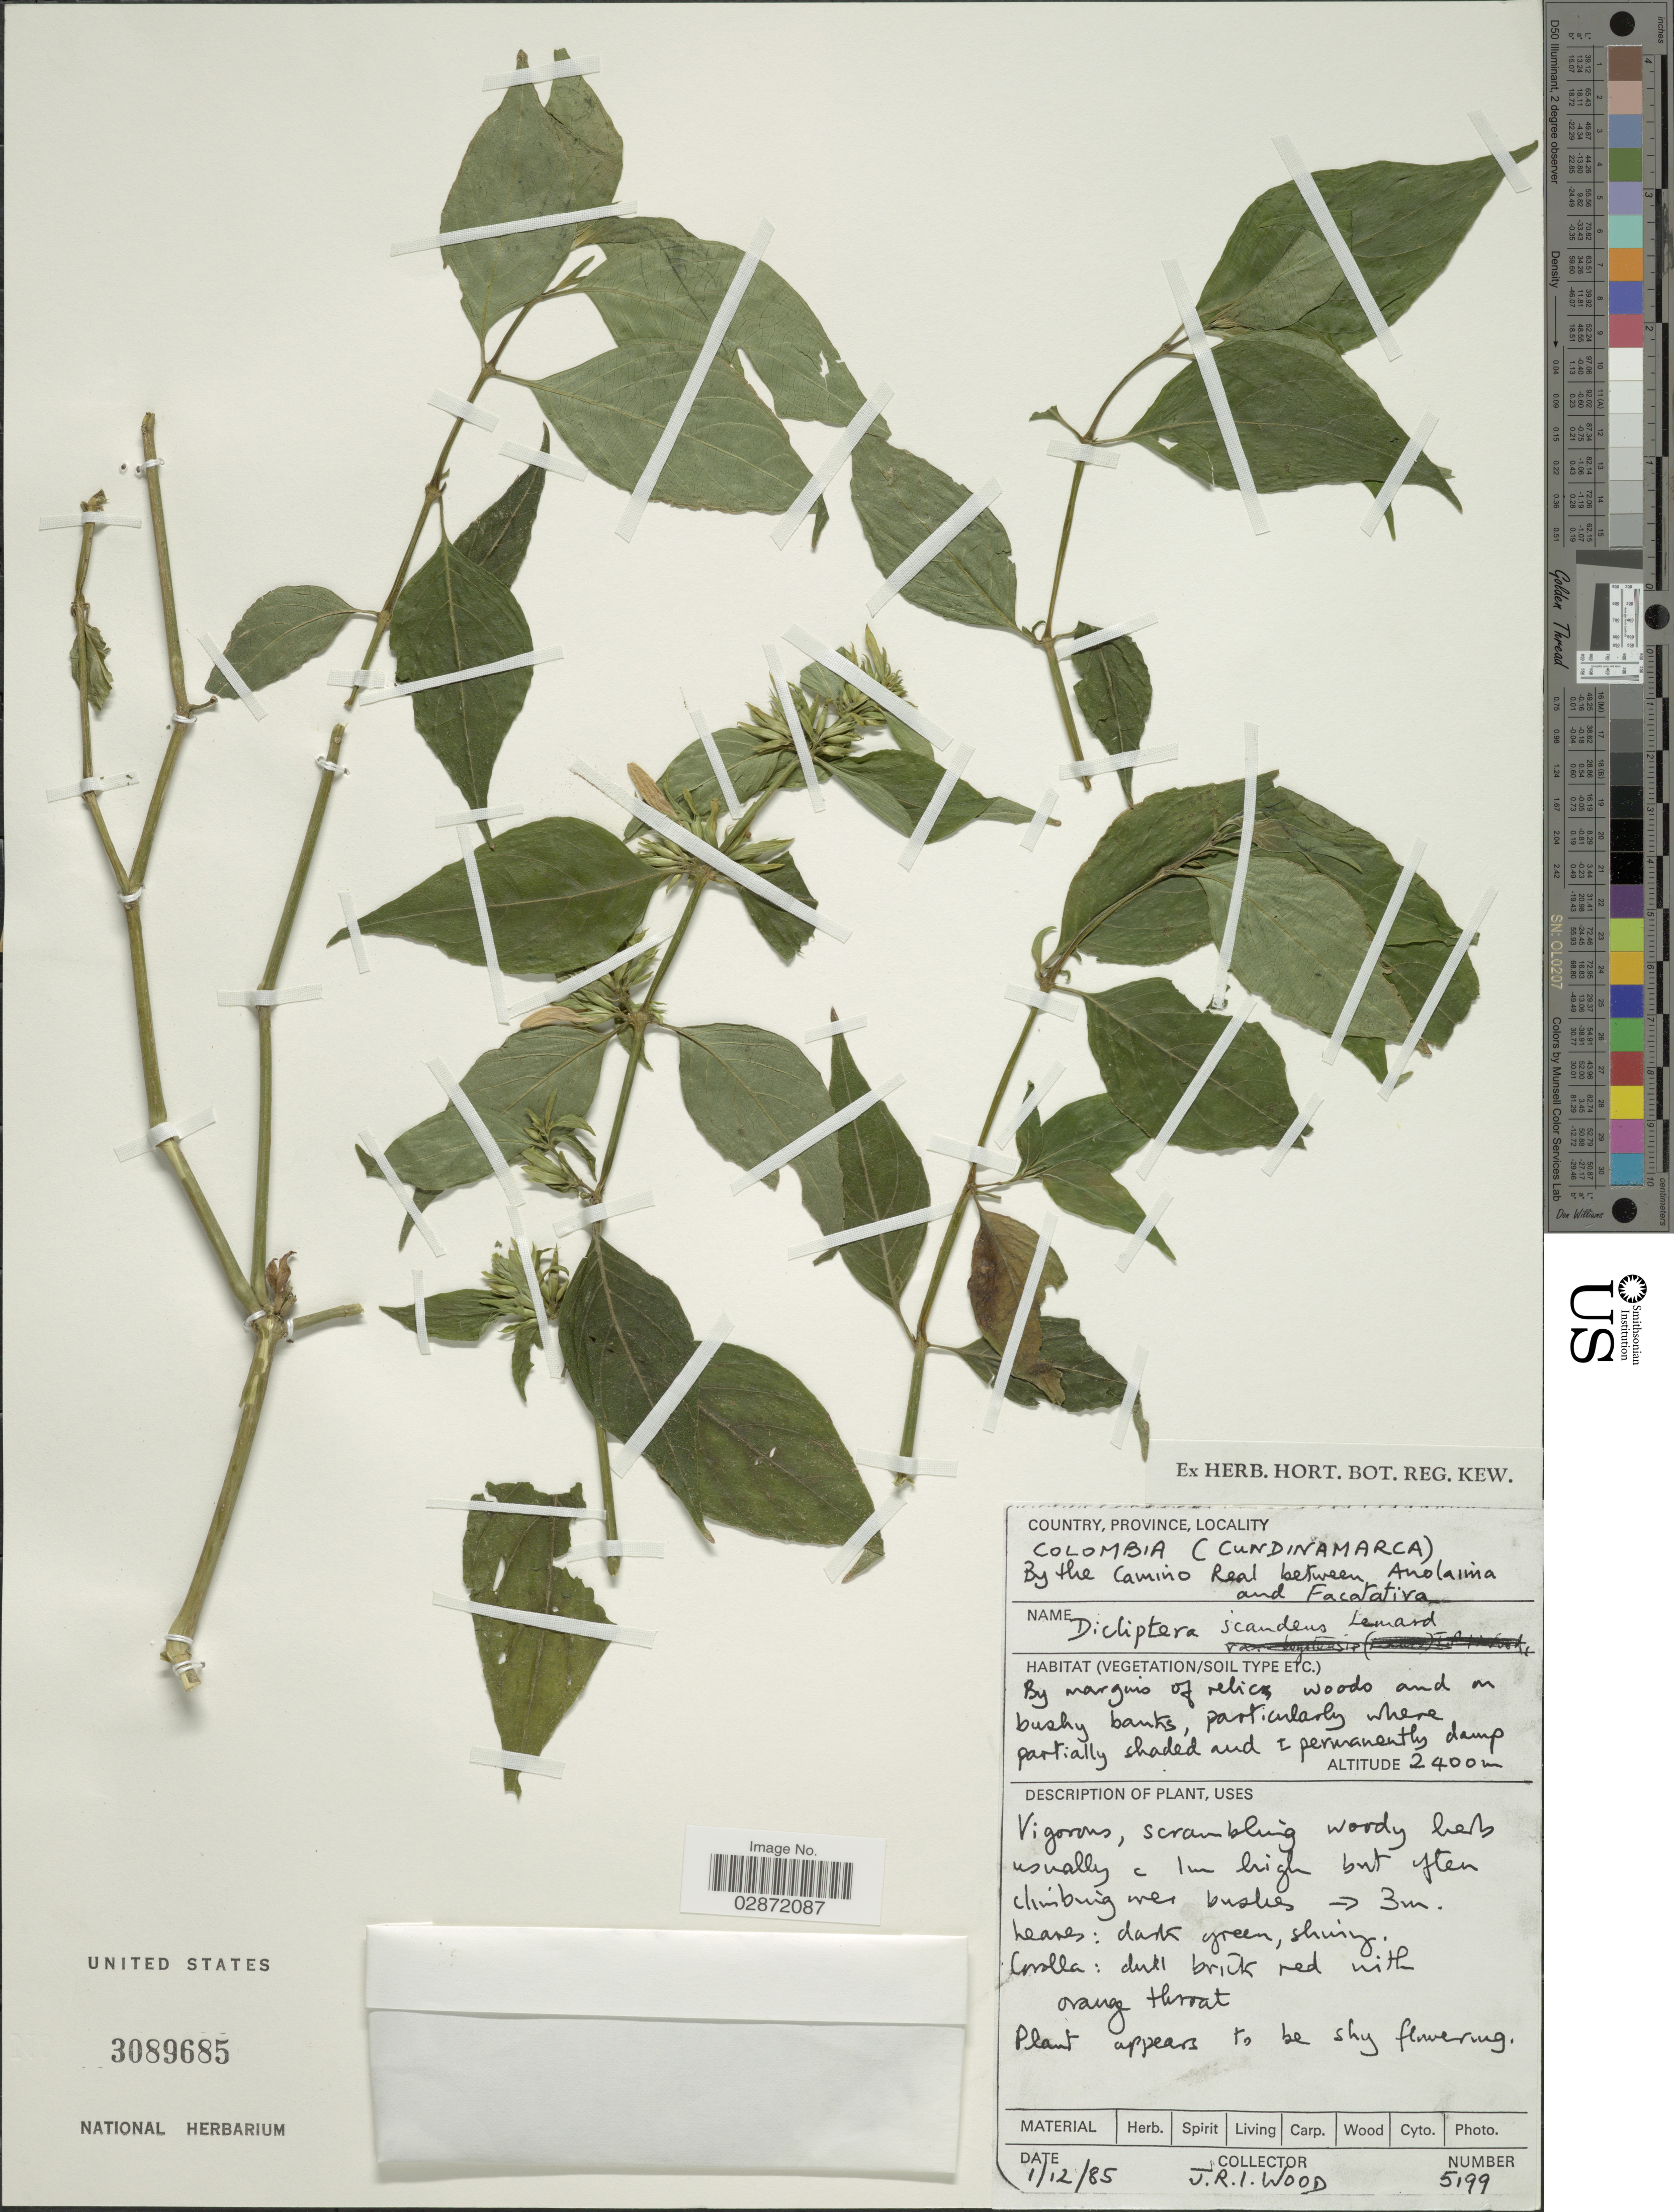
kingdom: Plantae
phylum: Tracheophyta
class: Magnoliopsida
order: Lamiales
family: Acanthaceae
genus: Dicliptera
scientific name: Dicliptera scandens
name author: Leonard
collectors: J. R. I. Wood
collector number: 5199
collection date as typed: Transcribed d/m/y: 1/12/85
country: Colombia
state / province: Cundinamarca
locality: By the Camino Real between Anolaima and Facatativa.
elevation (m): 2400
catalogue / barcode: US 3089685